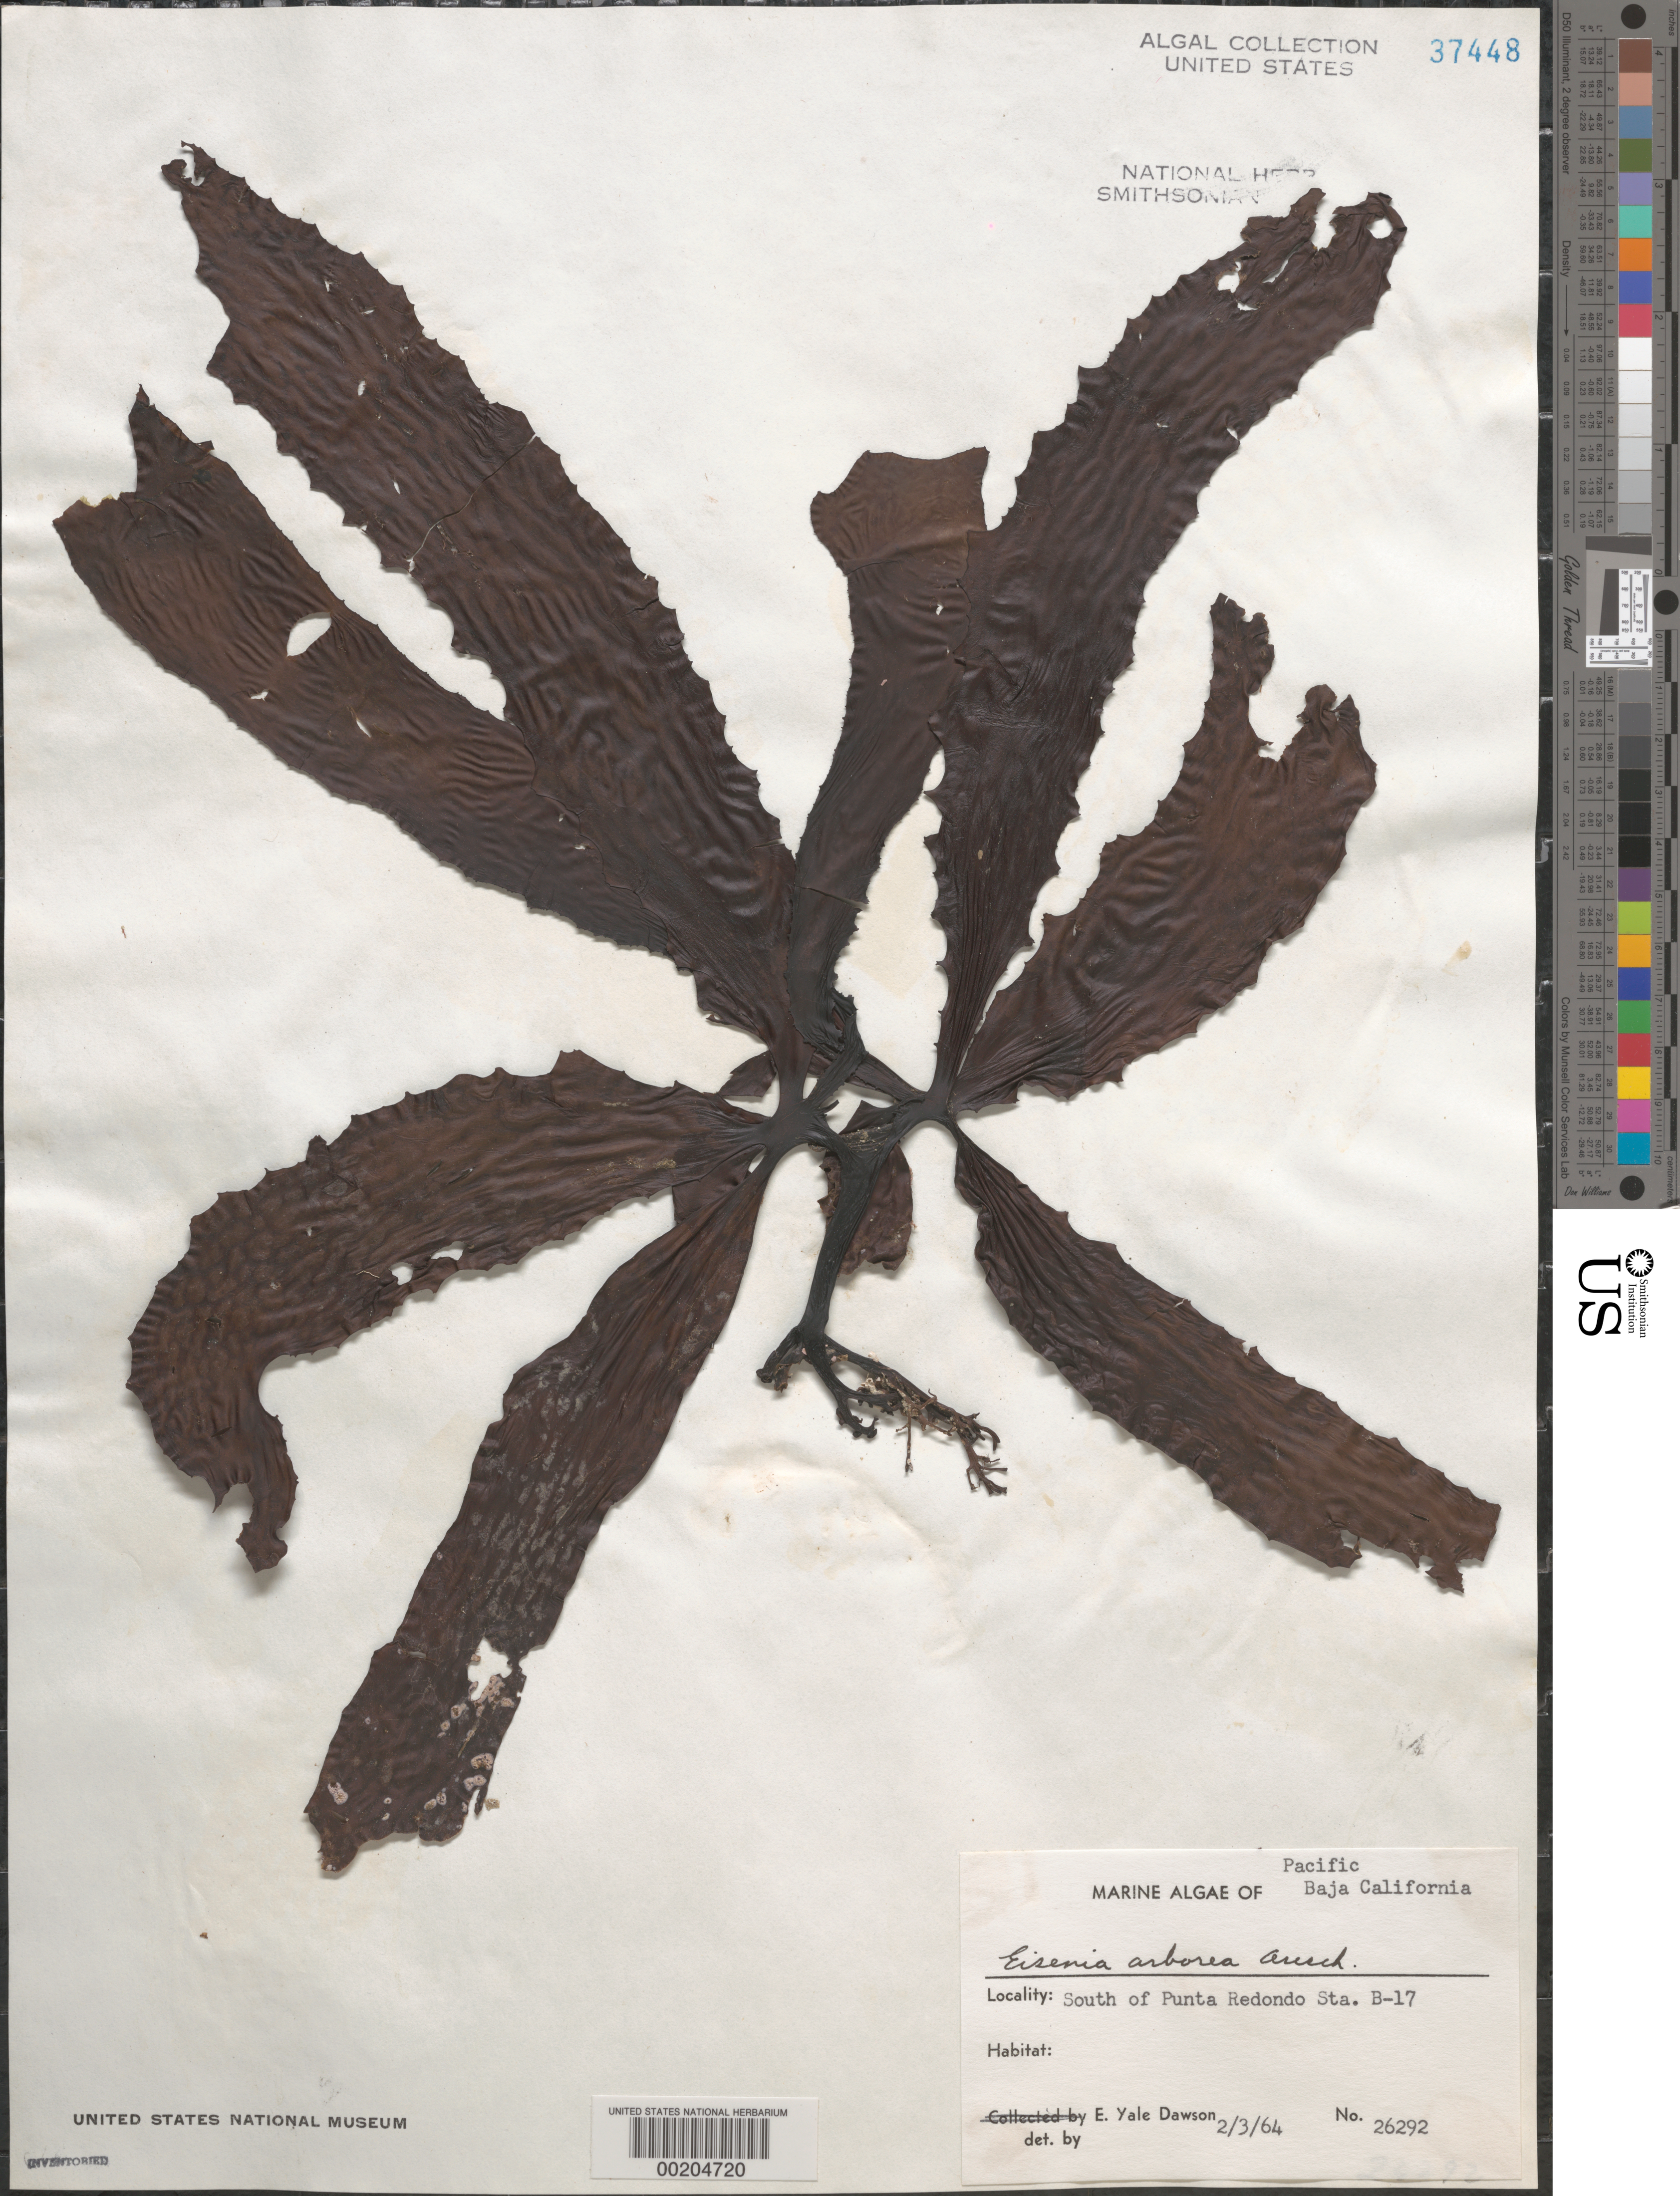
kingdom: Chromista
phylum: Ochrophyta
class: Phaeophyceae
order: Laminariales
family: Lessoniaceae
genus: Eisenia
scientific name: Eisenia arborea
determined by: Dawson, E. Y.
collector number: EYD 26292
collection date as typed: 03 Feb 1964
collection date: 1964-02-03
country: Mexico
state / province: Baja California Sur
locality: South of Punta Redondo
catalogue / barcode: US 37448